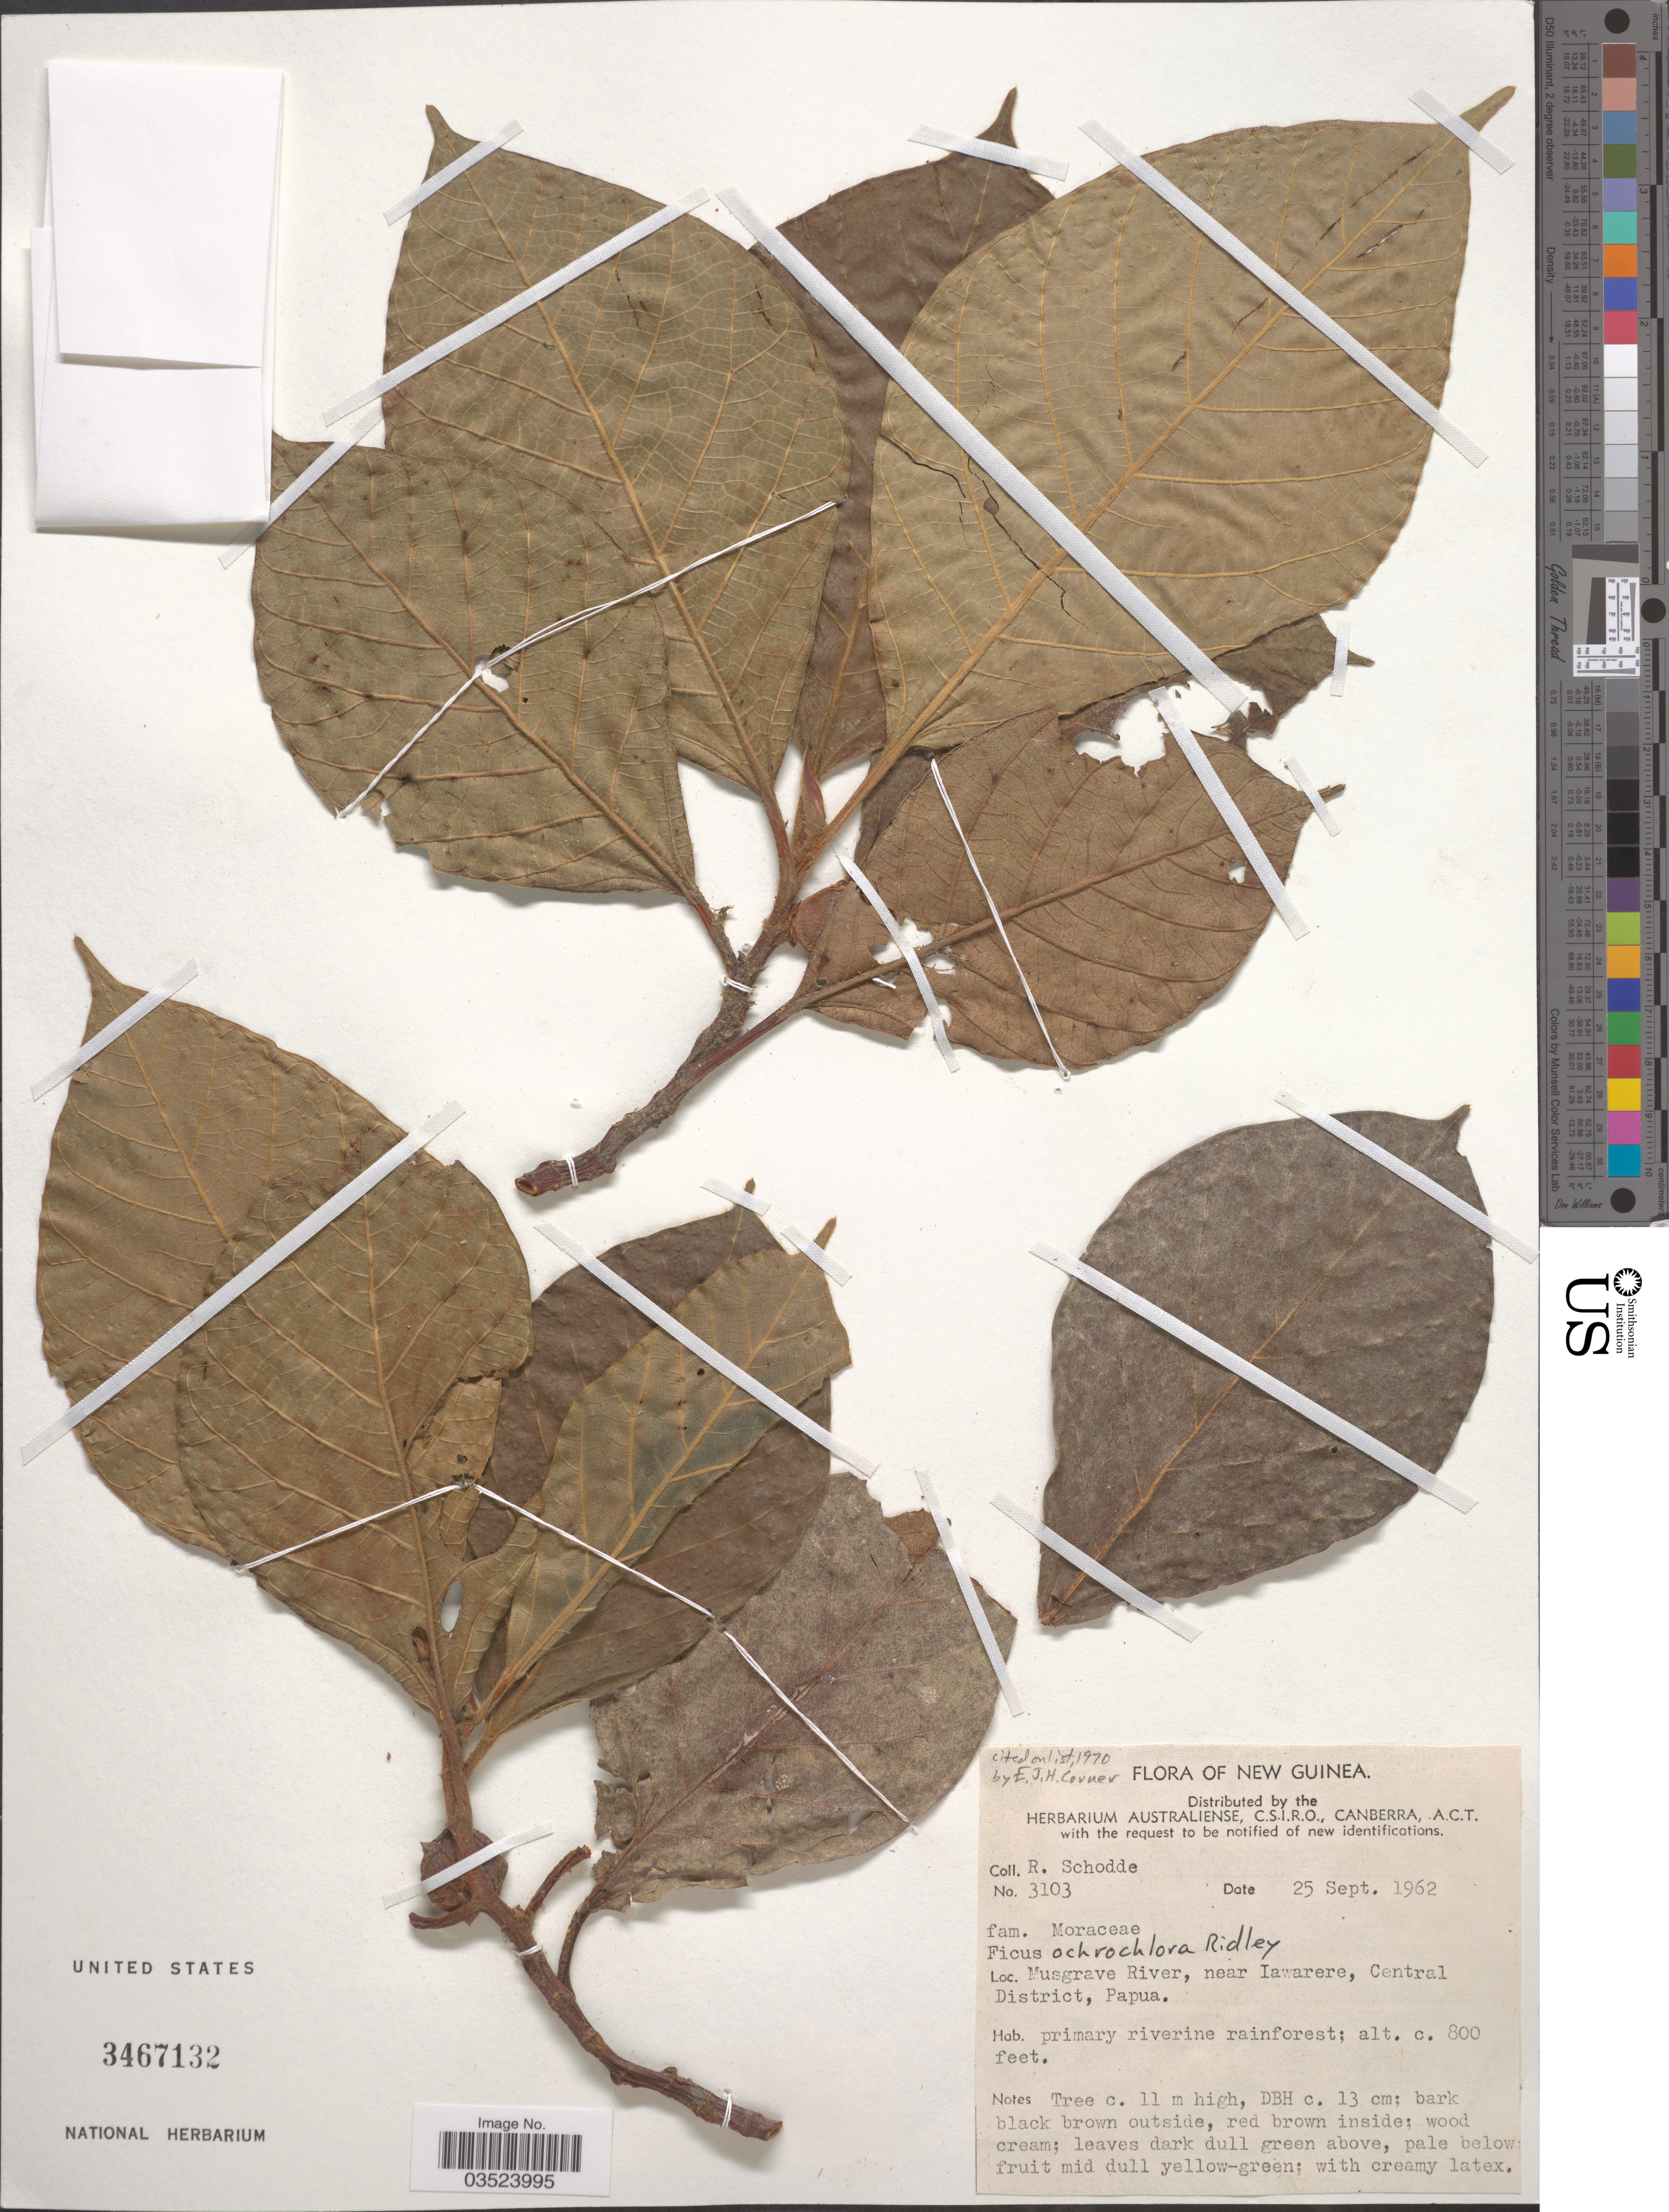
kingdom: Plantae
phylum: Tracheophyta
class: Magnoliopsida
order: Rosales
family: Moraceae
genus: Ficus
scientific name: Ficus ochrochlora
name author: Ridl.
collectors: R. Schodde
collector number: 3103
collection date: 1962-09-25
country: Papua New Guinea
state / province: Central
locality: New Guinea. Musgrave River, near Iawarere, Central District, Papua.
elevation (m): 244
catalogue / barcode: US 3467132